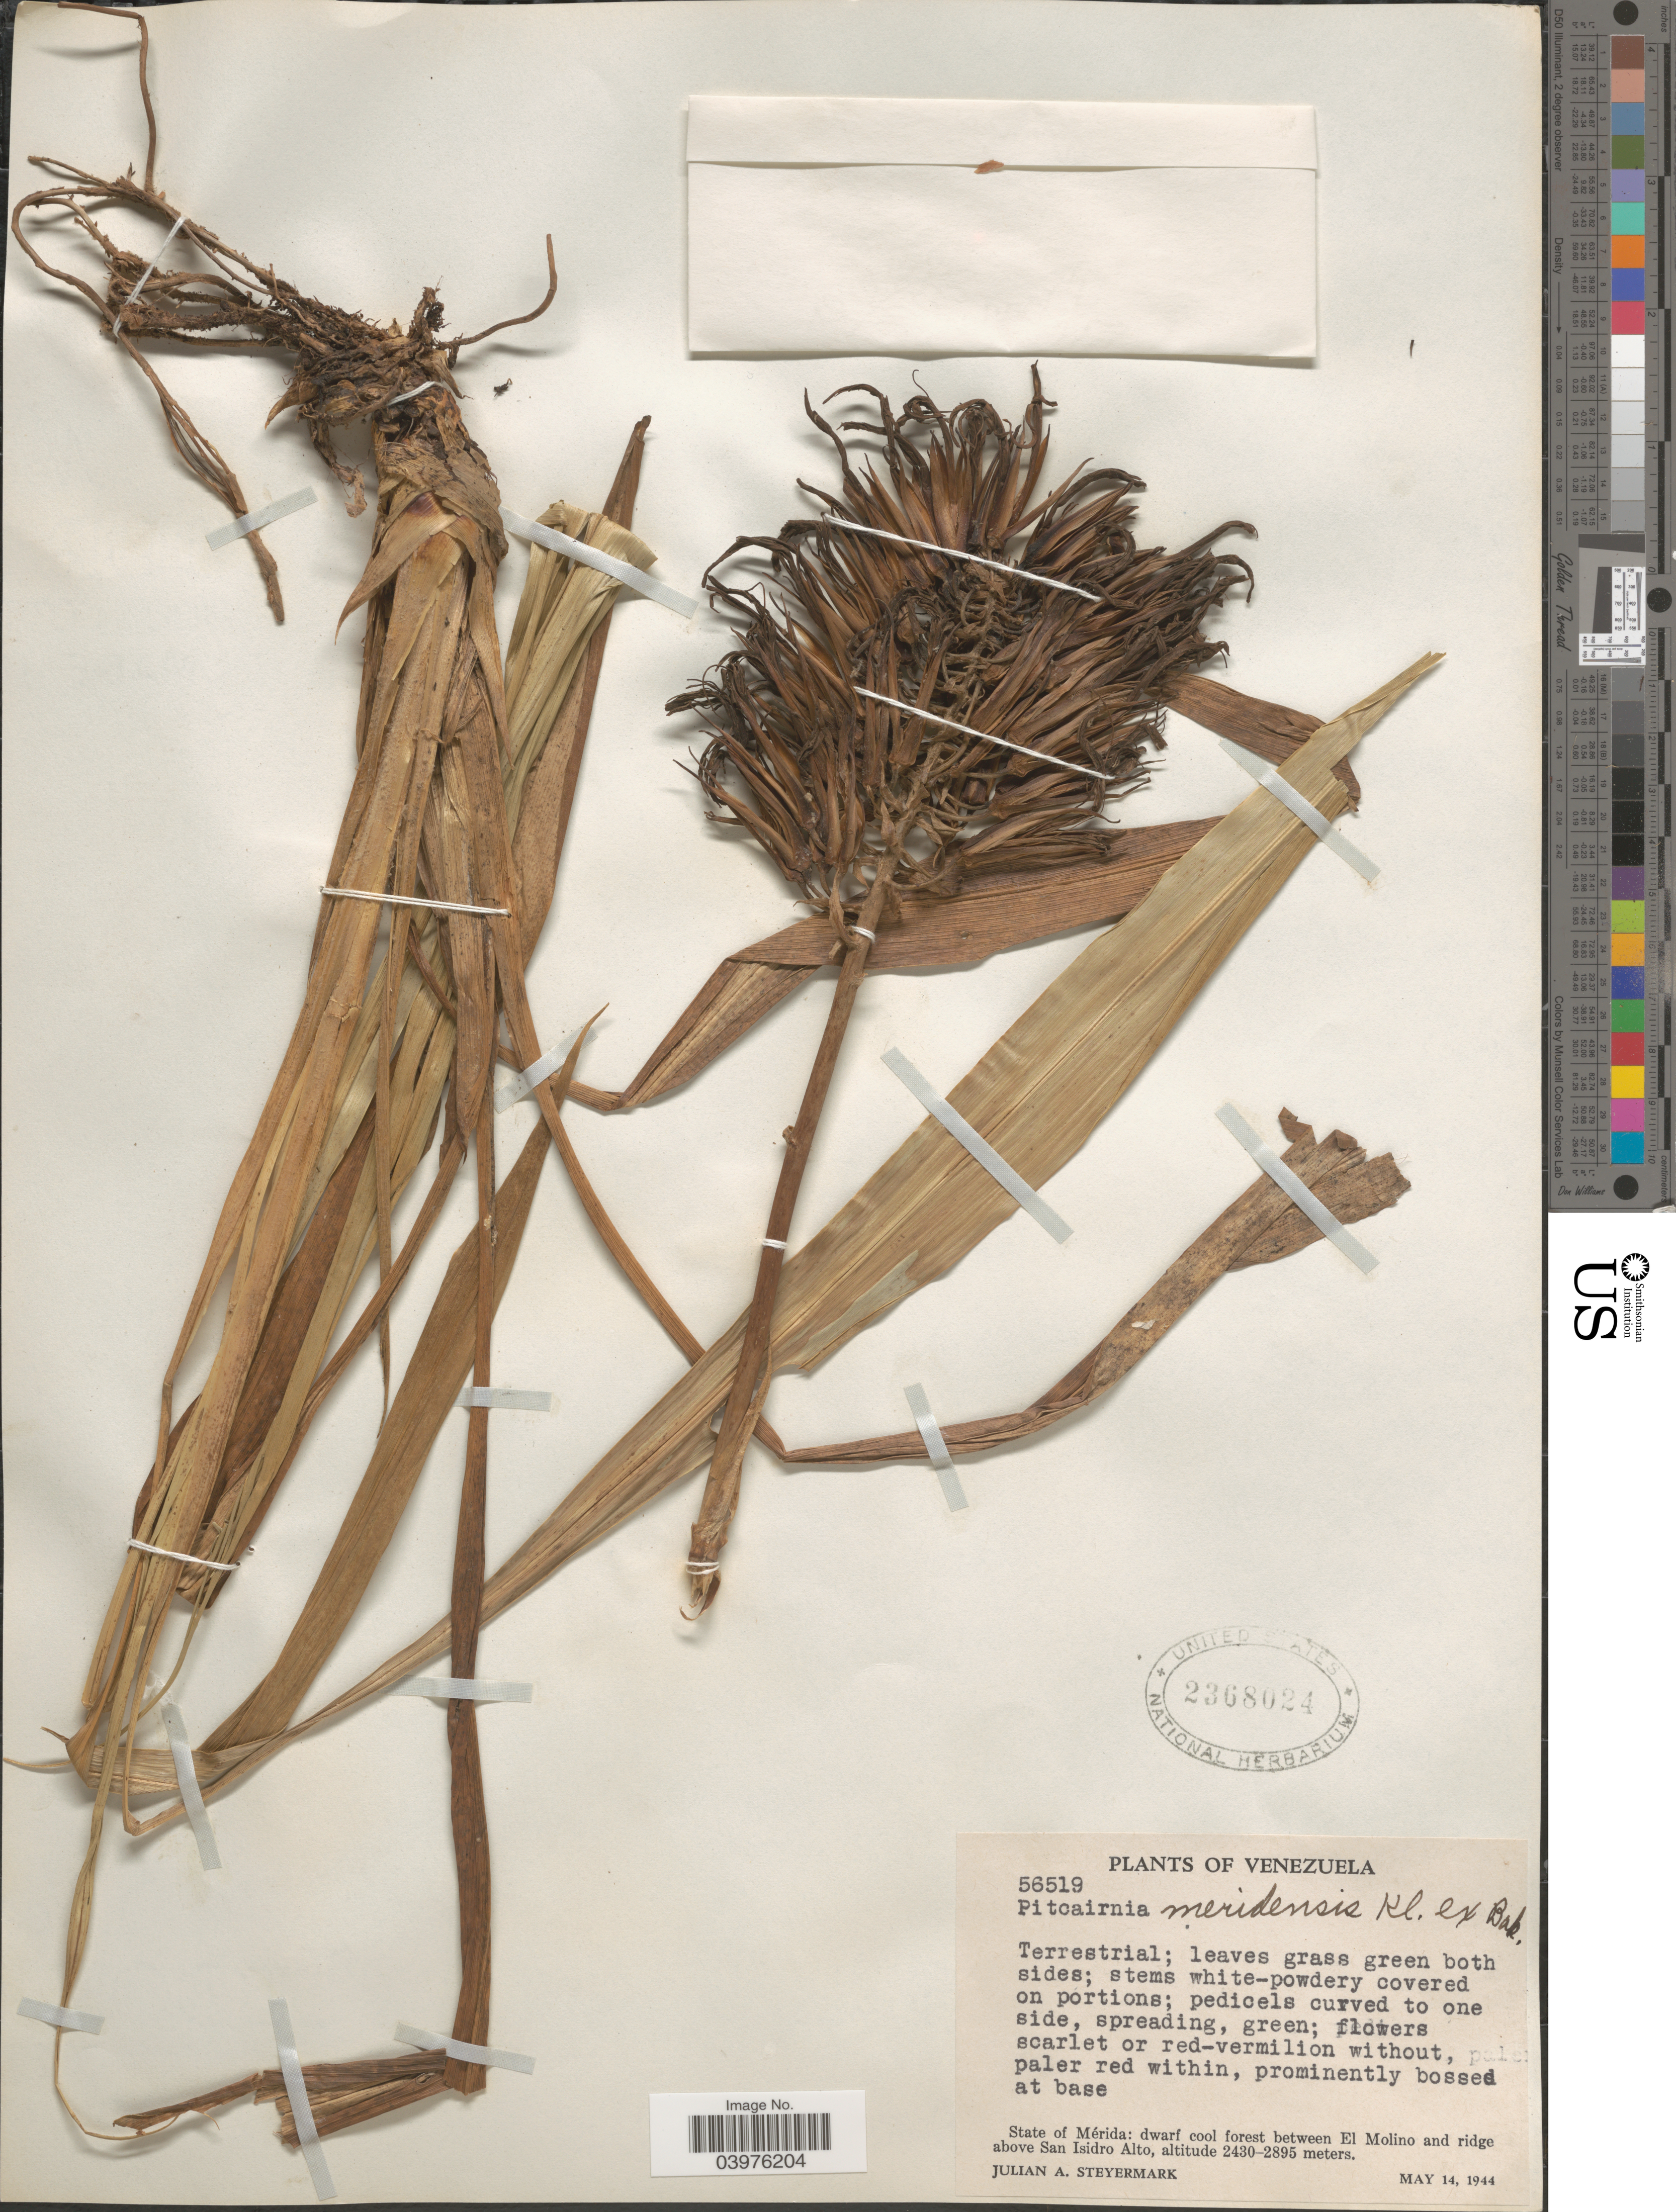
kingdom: Plantae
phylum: Tracheophyta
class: Liliopsida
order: Poales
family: Bromeliaceae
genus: Pitcairnia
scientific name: Pitcairnia meridensis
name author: (Klotzsch & Mez) Mez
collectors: J. Steyermark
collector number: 56519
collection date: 1944-05-14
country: Venezuela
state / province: Merida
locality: Dwarf cool forest between El Molino and ridge above San Isidro Alto.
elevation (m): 2430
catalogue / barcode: US 2368024